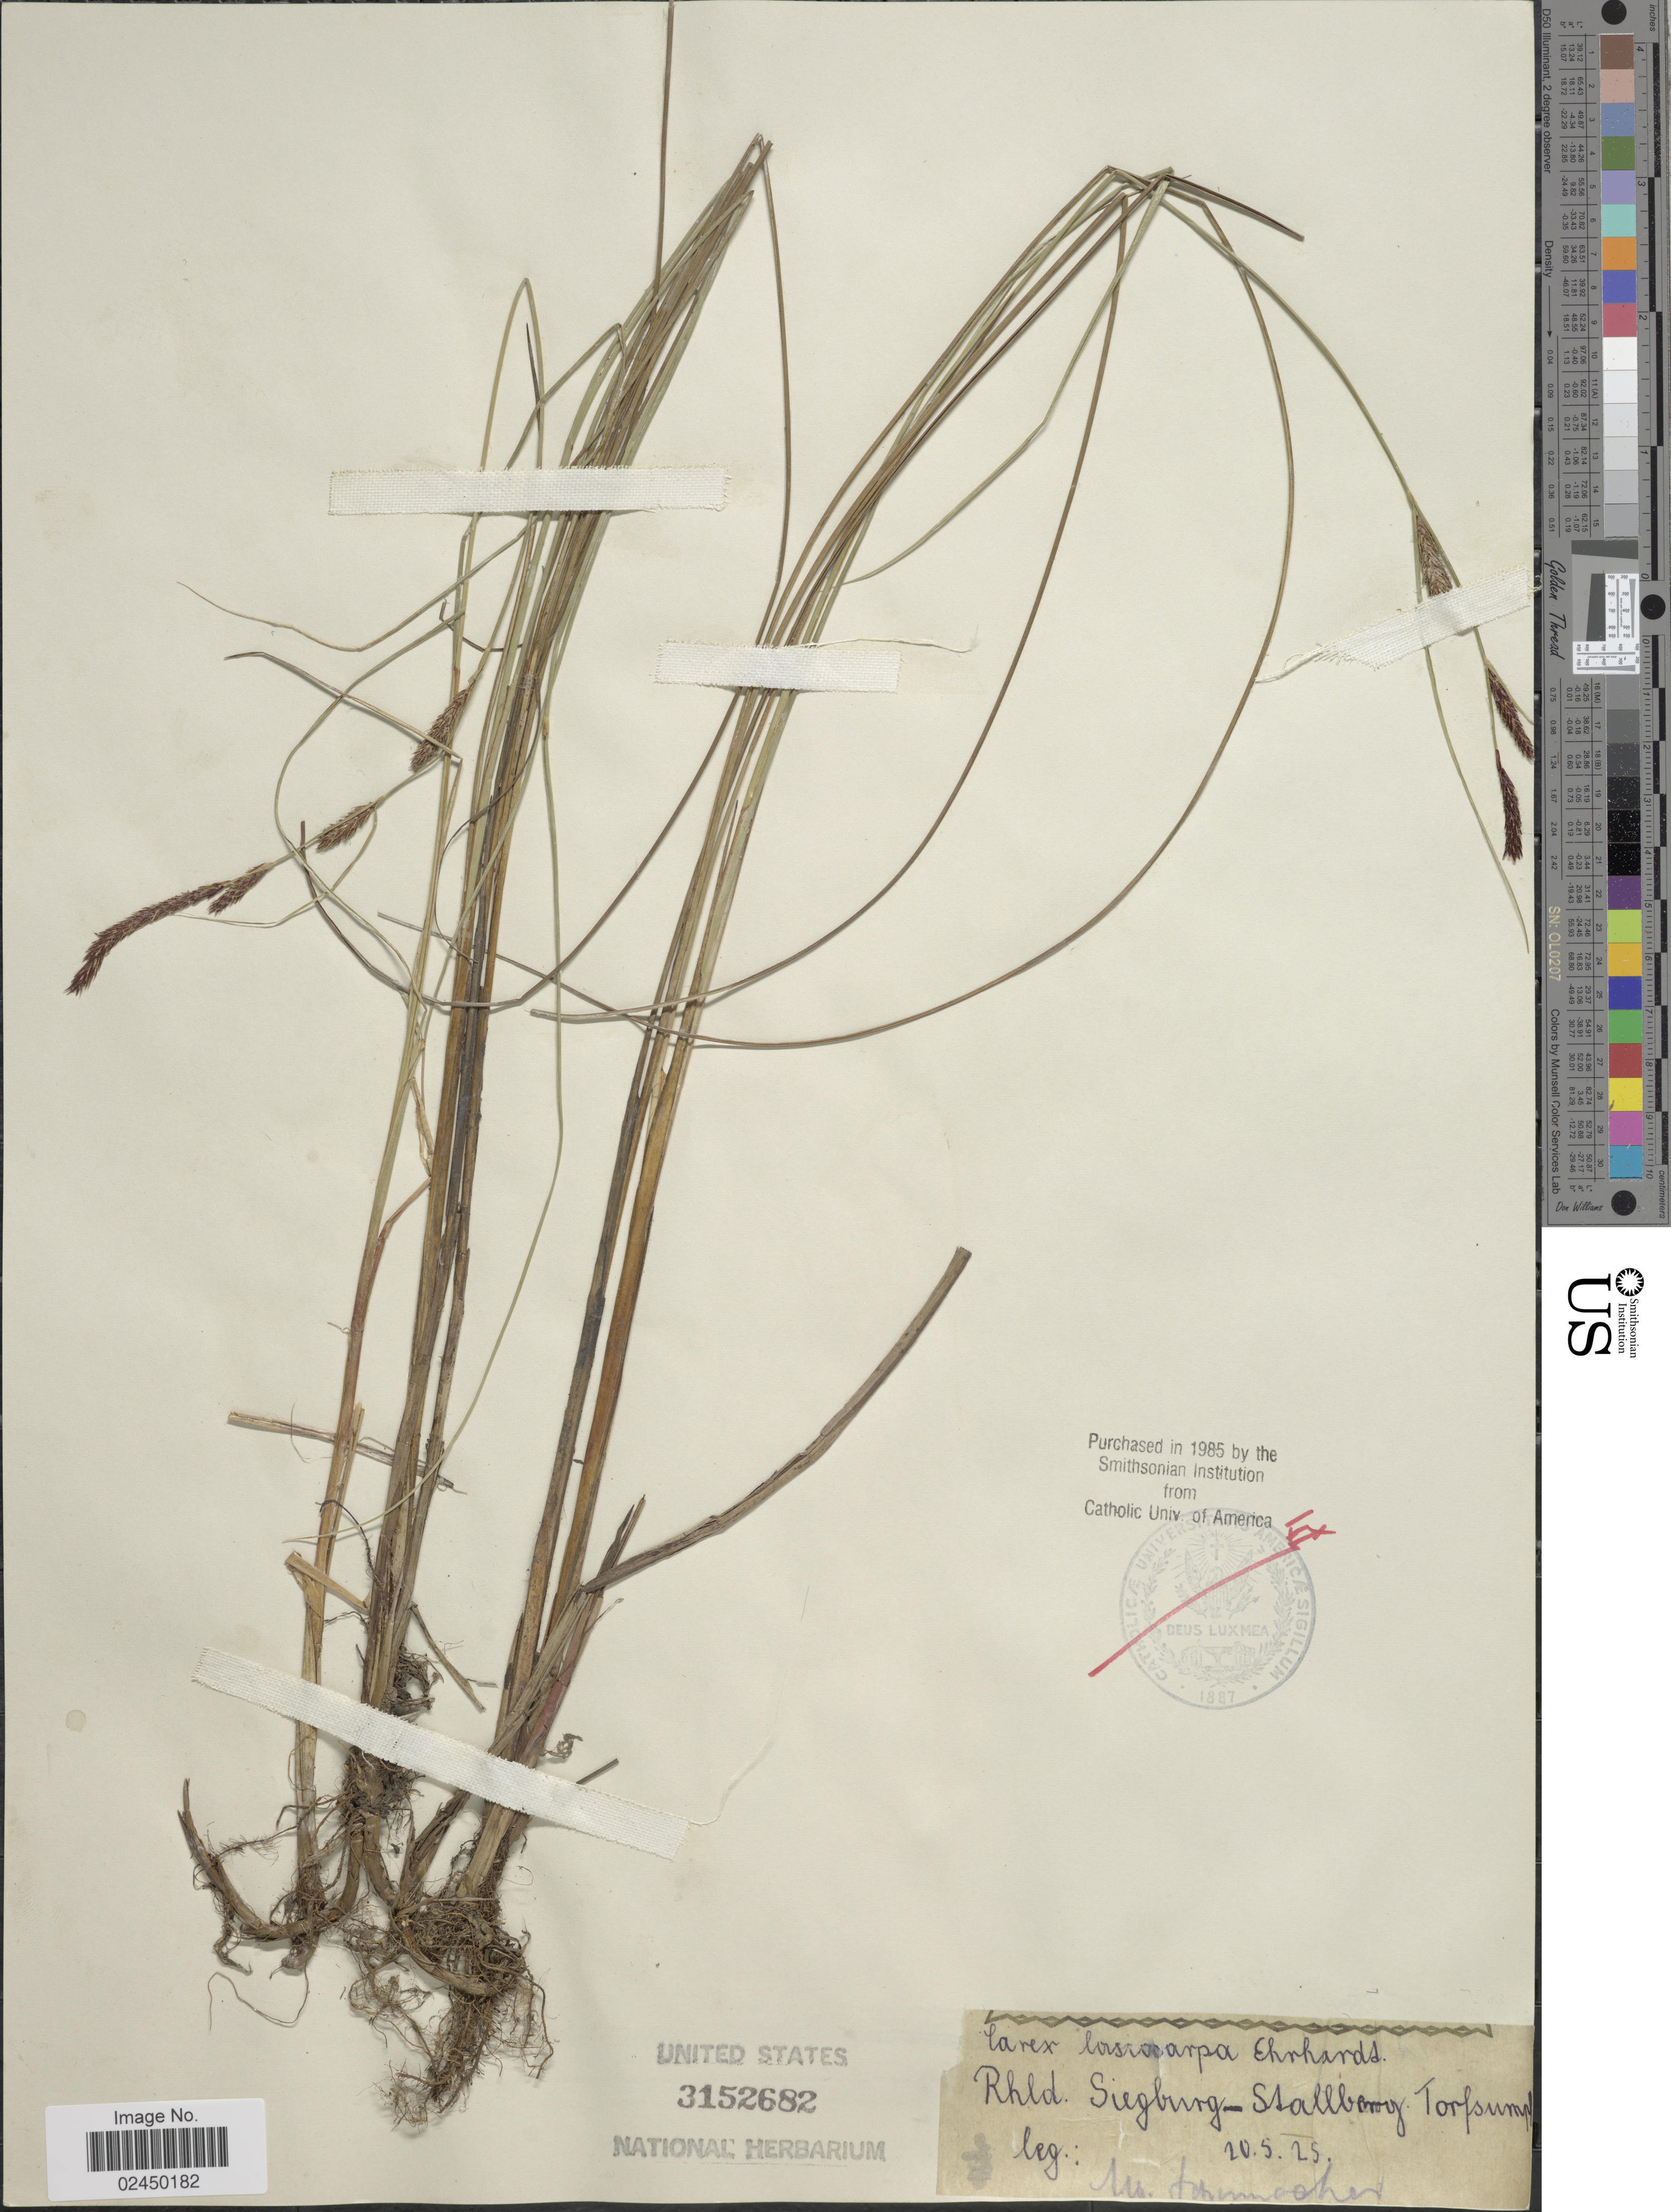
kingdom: Plantae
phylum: Tracheophyta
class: Liliopsida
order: Poales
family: Cyperaceae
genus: Carex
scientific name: Carex lasiocarpa var. lasiocarpa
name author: Ehrh.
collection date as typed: Transcribed d/m/y: 20/5/25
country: Germany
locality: Rhld. Siegburg-Stallberg Torfsump [interpreted]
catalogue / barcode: US 3152682